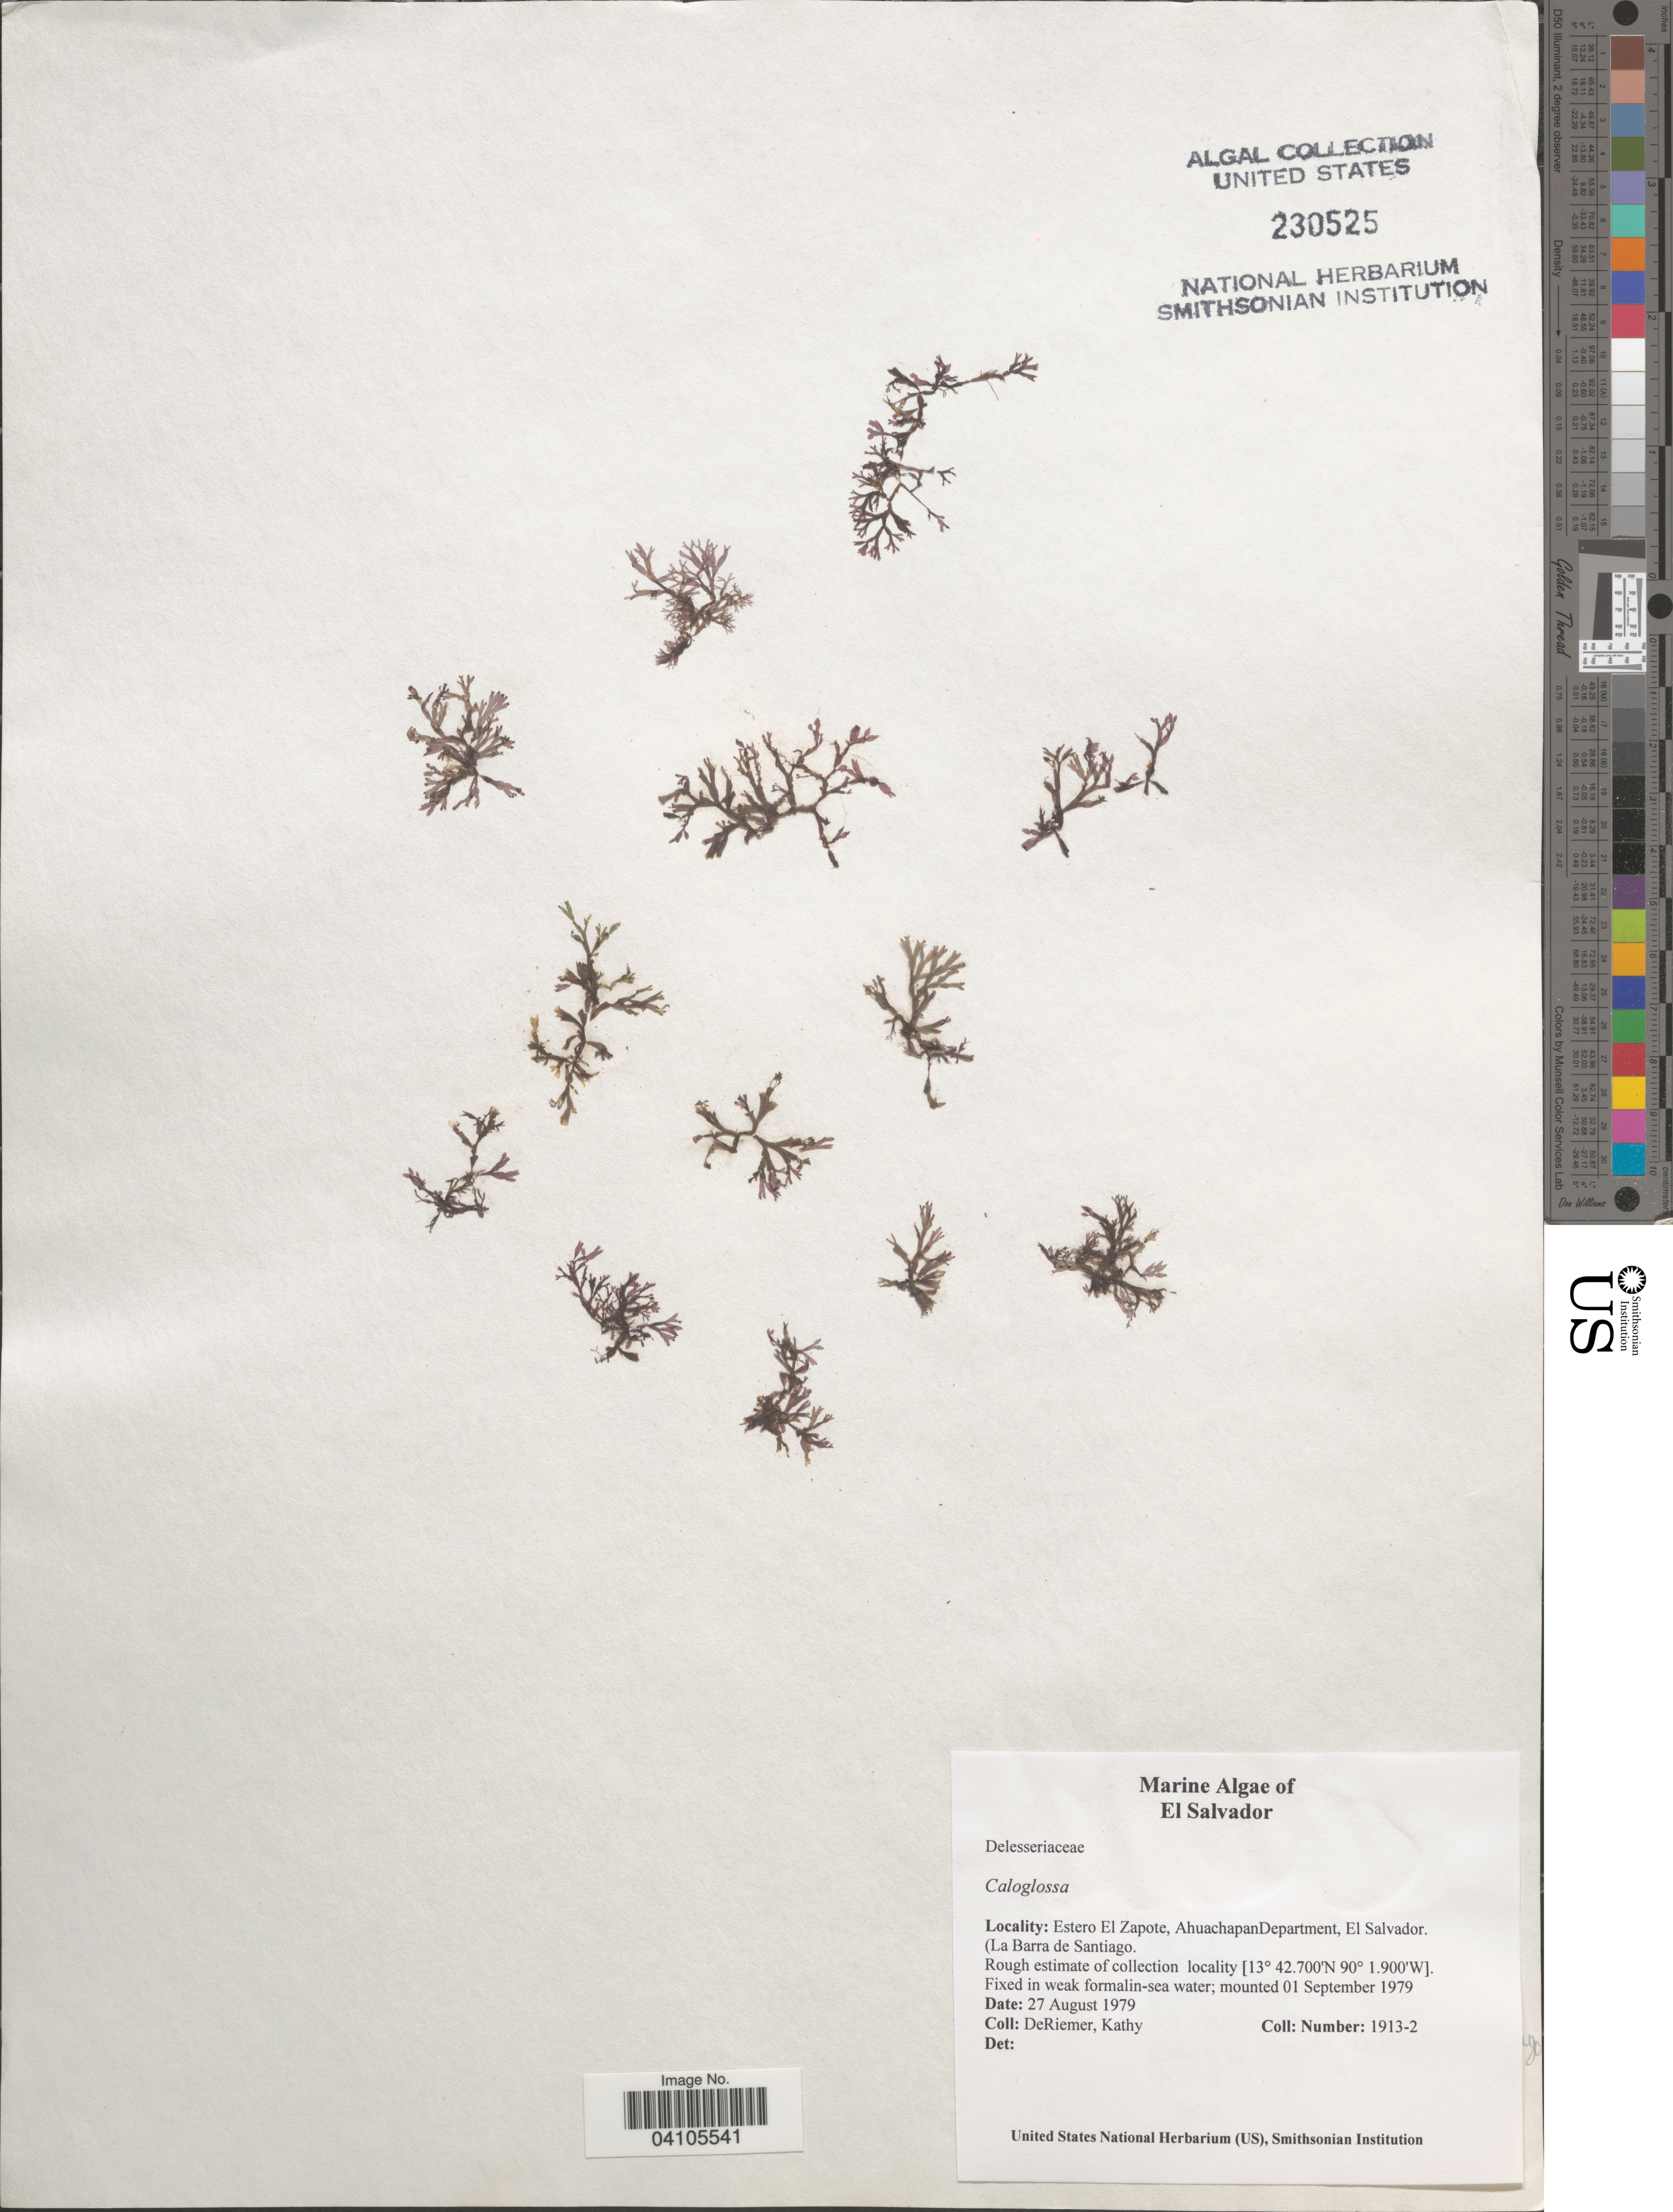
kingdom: Plantae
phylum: Rhodophyta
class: Florideophyceae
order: Ceramiales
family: Delesseriaceae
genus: Caloglossa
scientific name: Caloglossa sp.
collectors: K. DeRiemer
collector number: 1913-2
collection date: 1979-08-27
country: El Salvador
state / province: Ahuachapan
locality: Estero El Zapote, AhuachapanDepartment. (La Barra de Santiago).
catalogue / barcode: US 230525